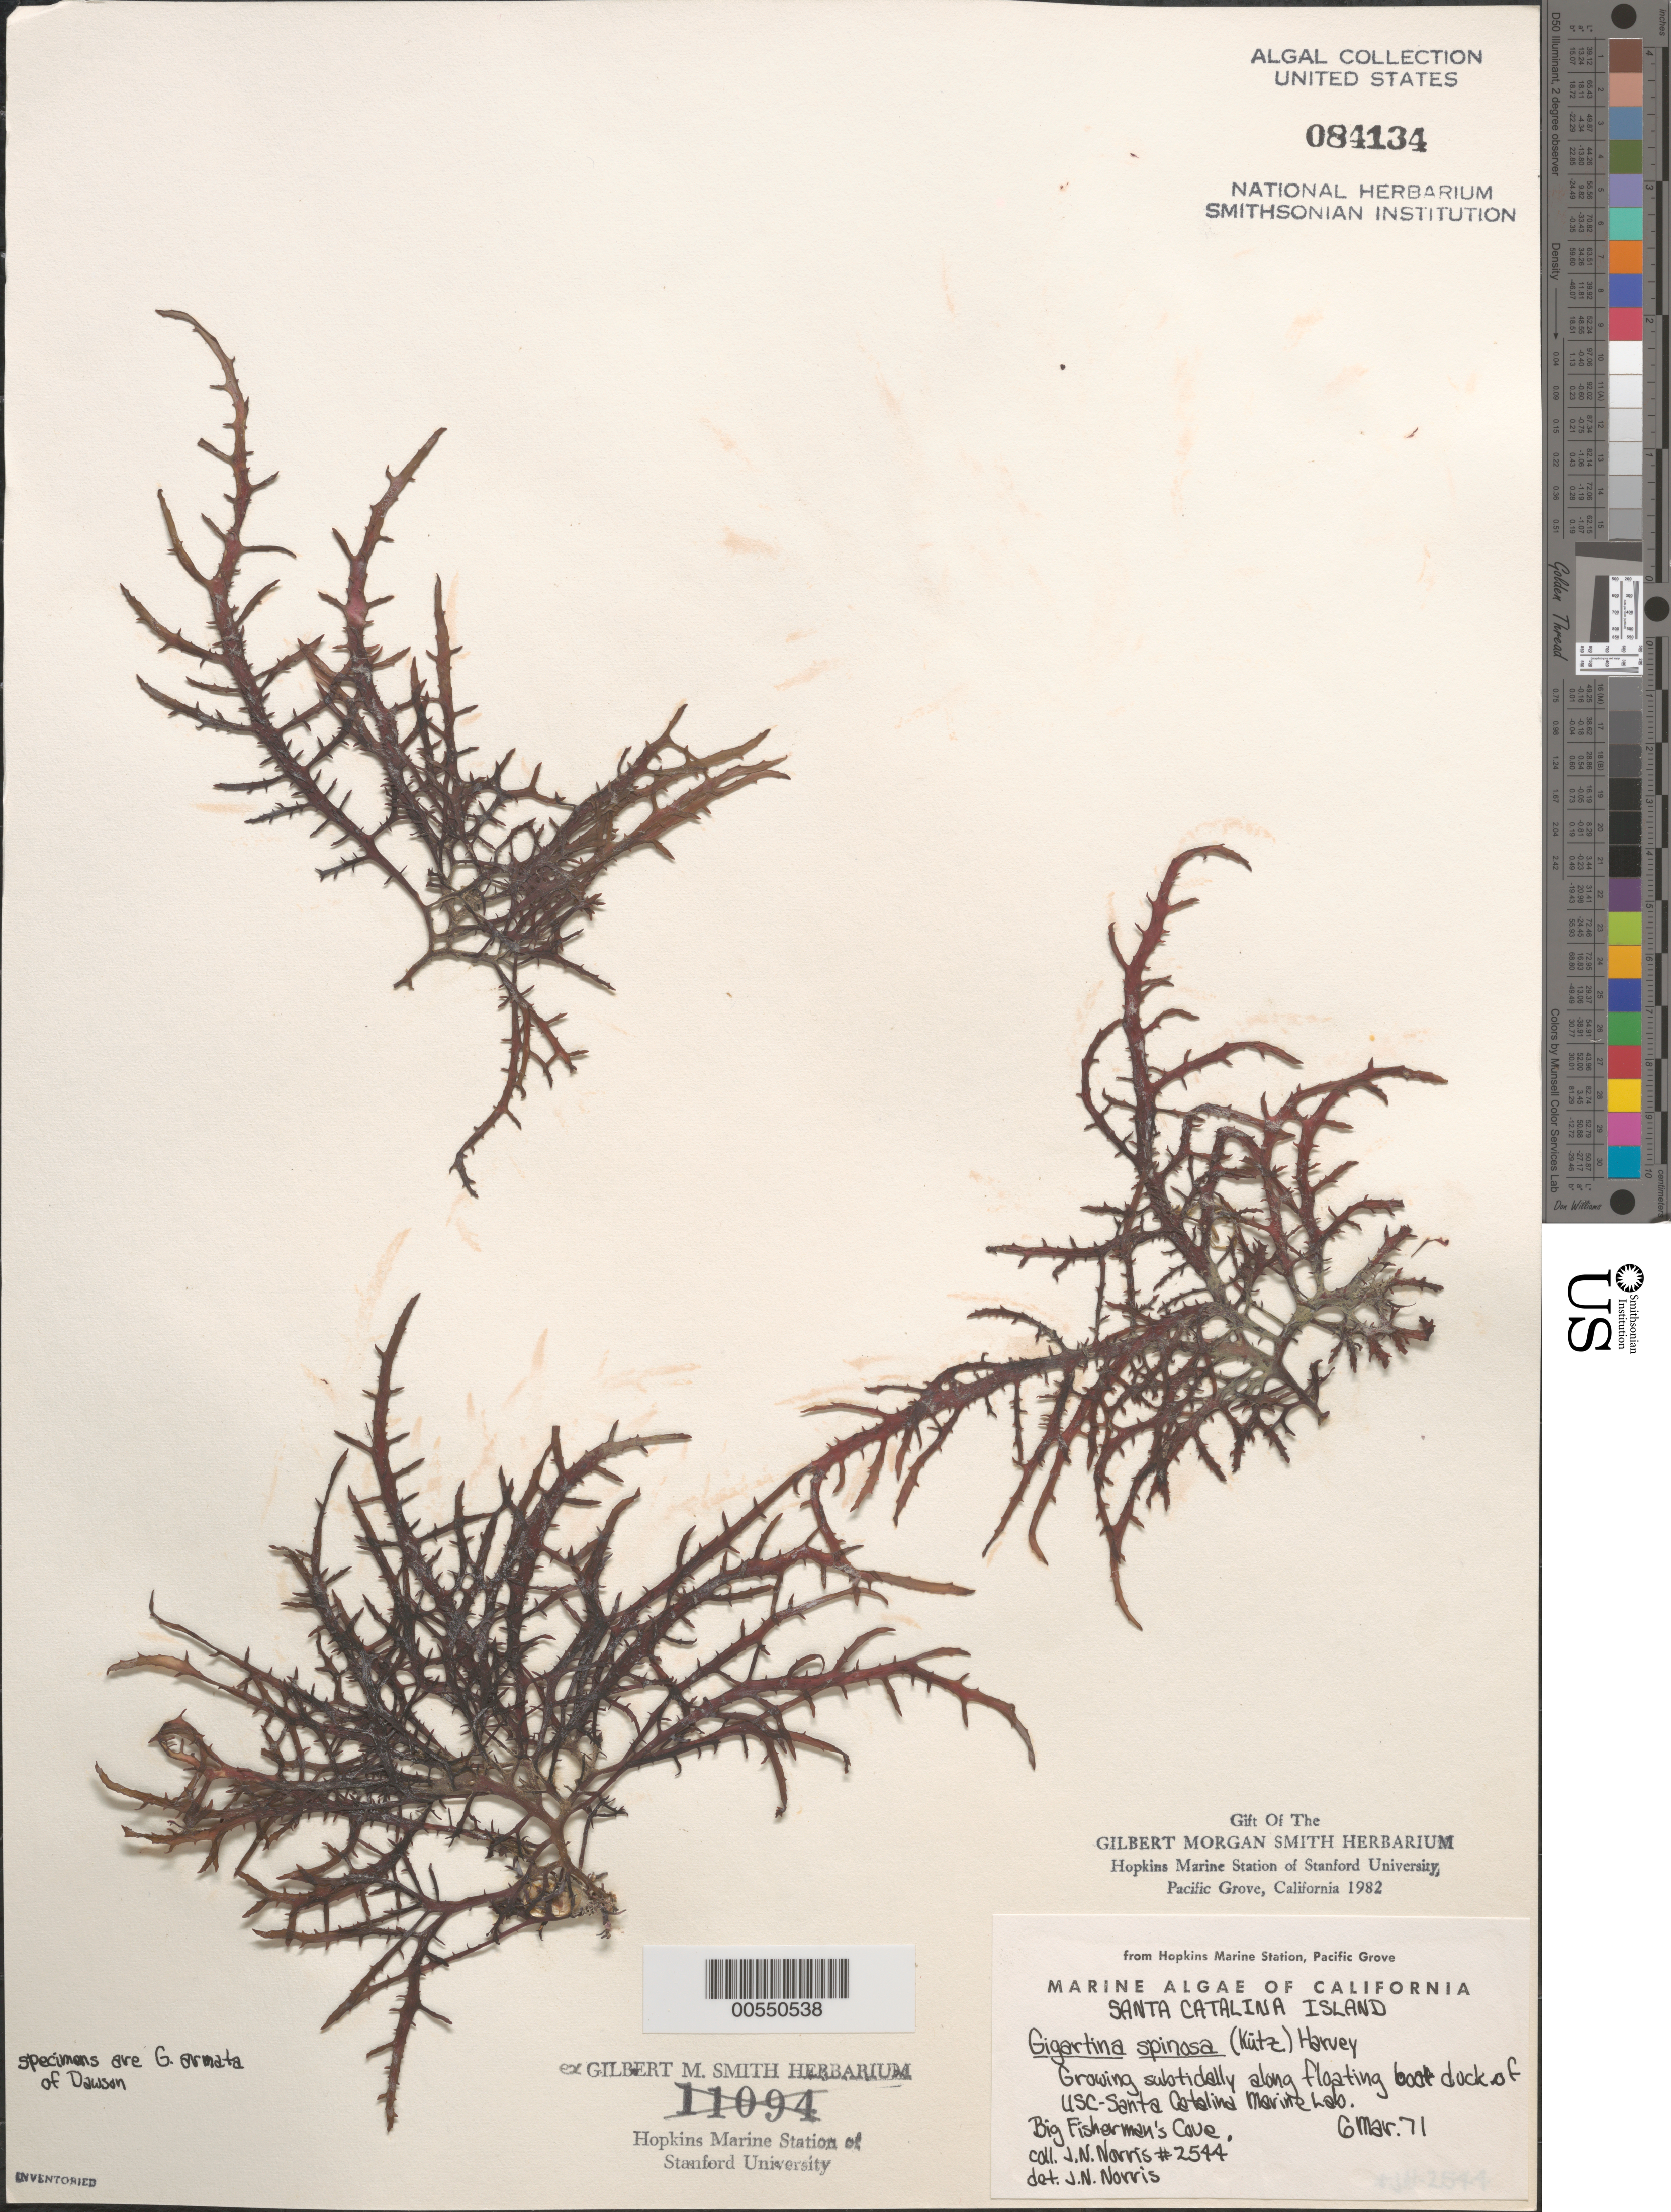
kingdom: Plantae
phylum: Rhodophyta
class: Florideophyceae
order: Gigartinales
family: Gigartinaceae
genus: Chondracanthus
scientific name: Chondracanthus spinosus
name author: (Kütz.) Guiry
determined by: Algae name updating Project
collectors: J. N. Norris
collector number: JN-2544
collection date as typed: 06 Mar 1971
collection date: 1971-03-06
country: United States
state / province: California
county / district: Los Angeles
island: Santa Catalina Island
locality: Big Fishermans Cove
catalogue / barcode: US 84134